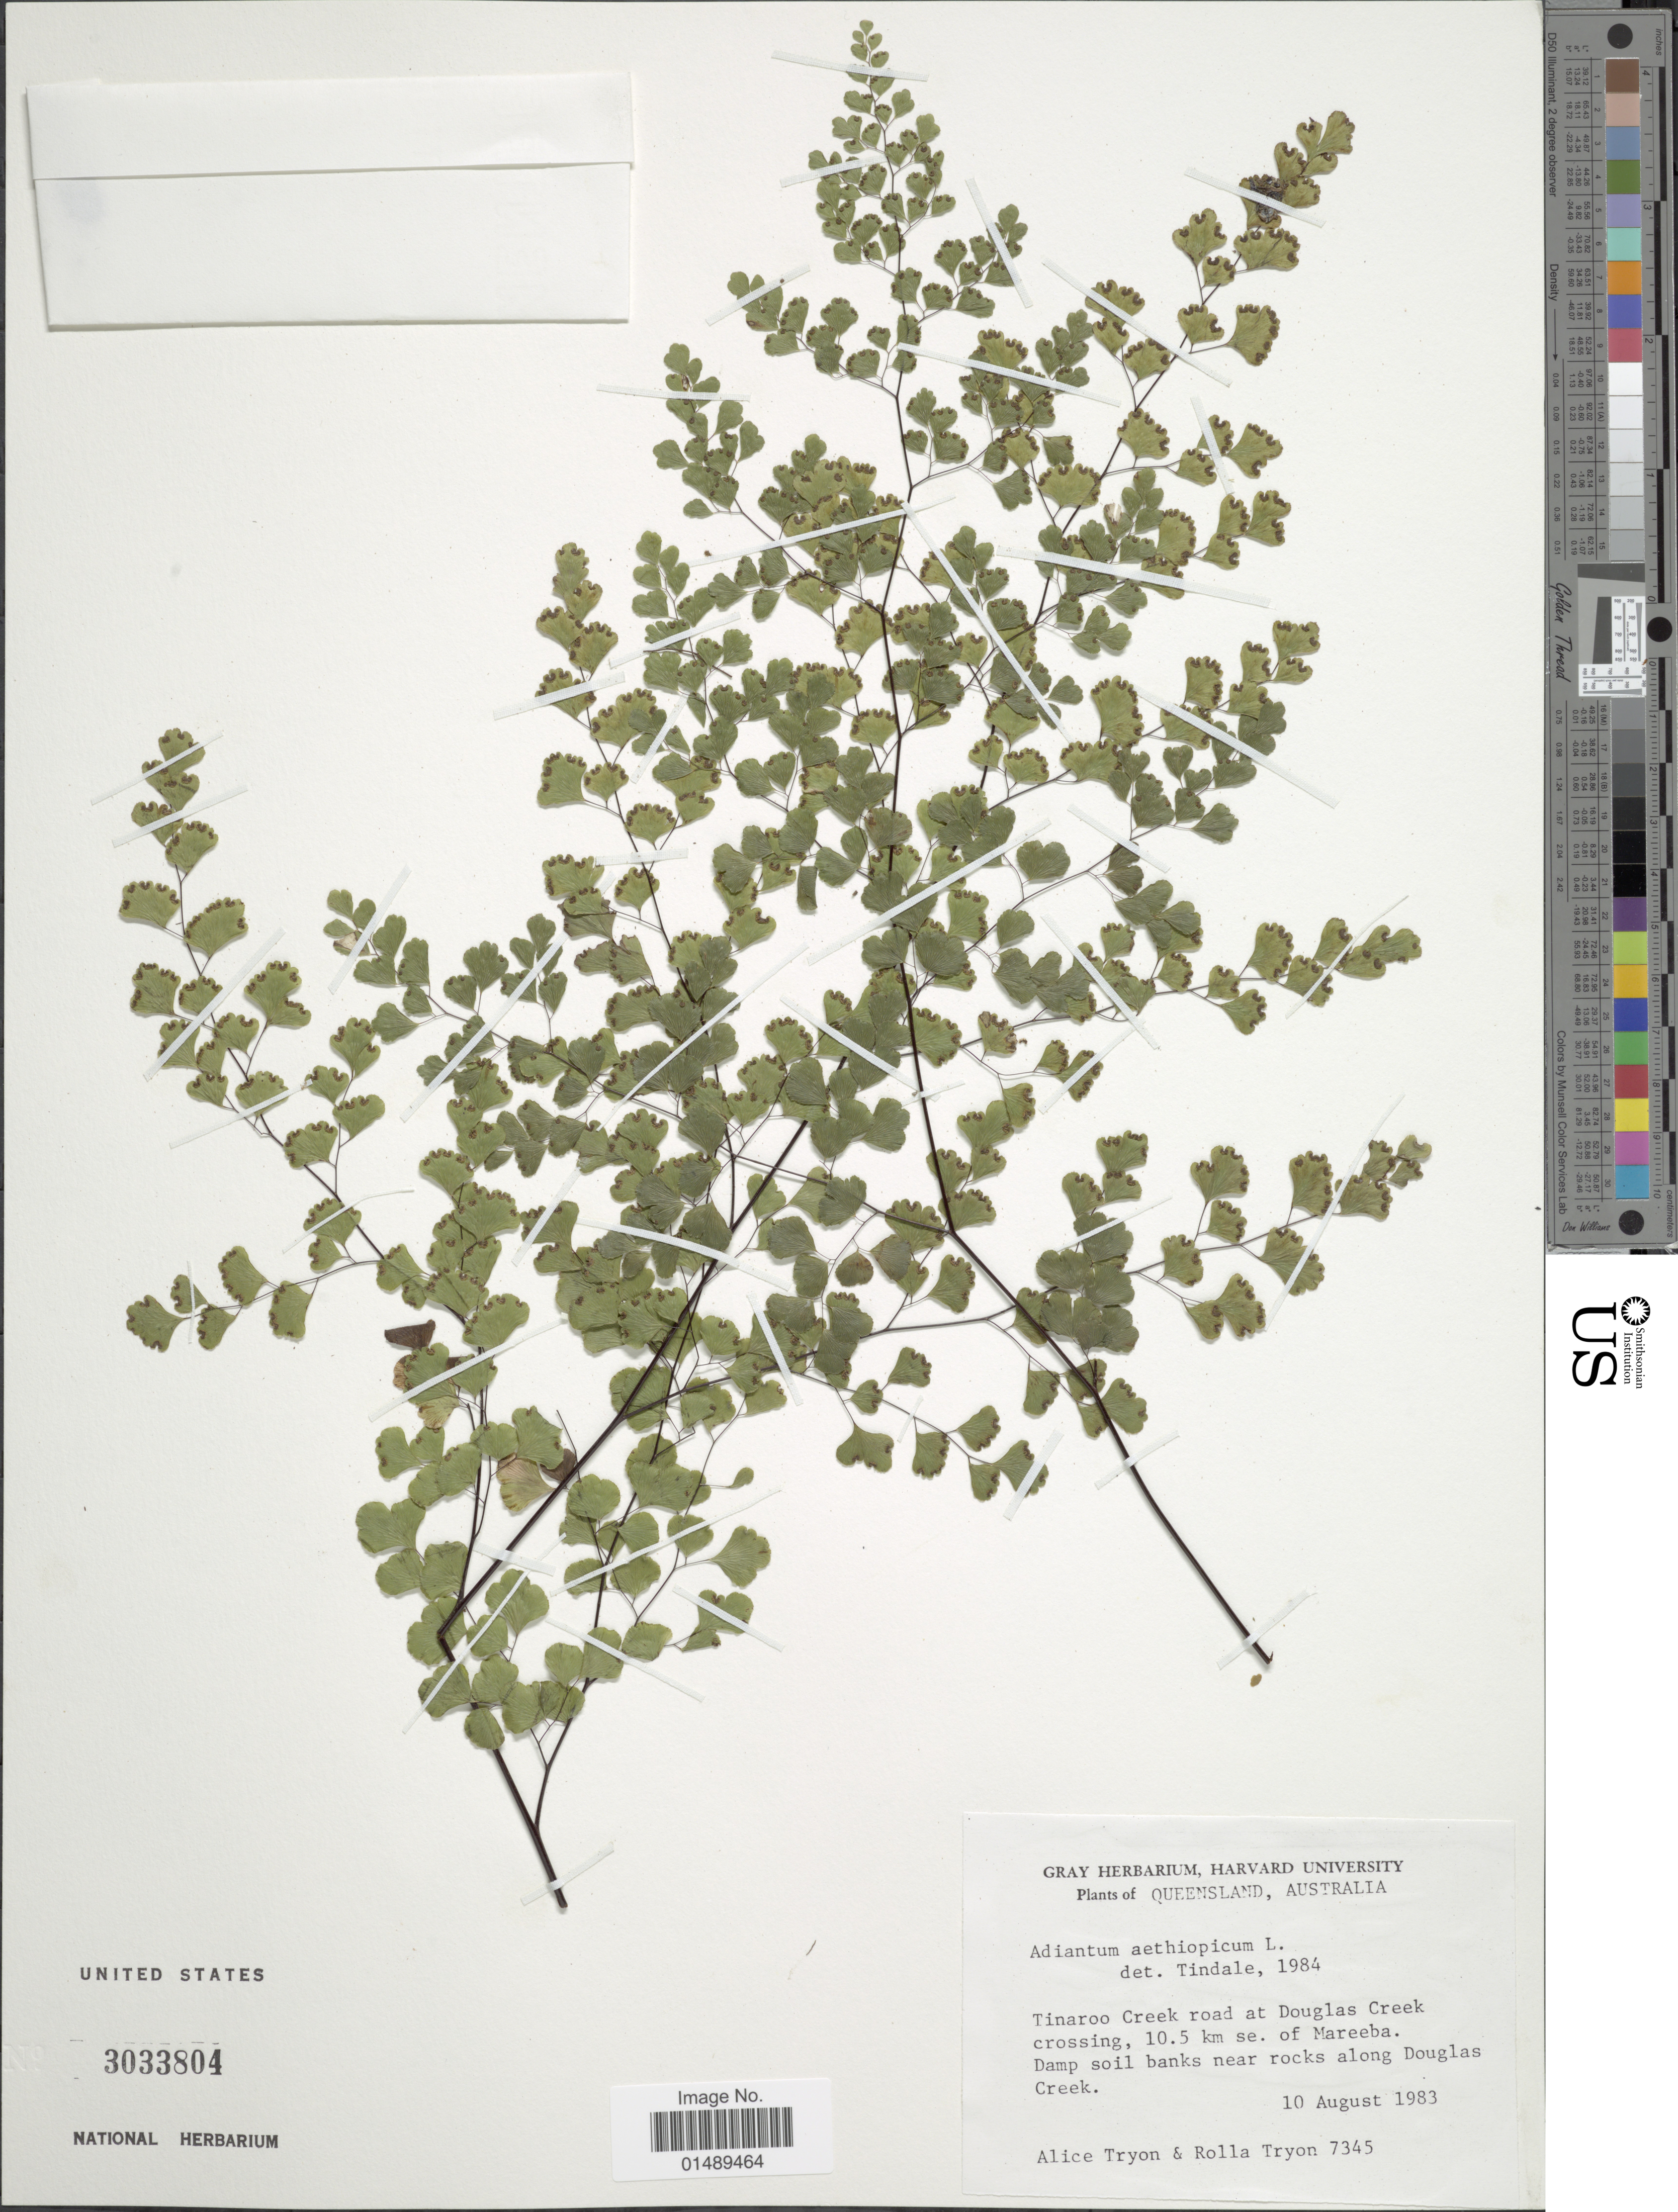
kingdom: Plantae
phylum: Tracheophyta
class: Polypodiopsida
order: Polypodiales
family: Pteridaceae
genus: Adiantum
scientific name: Adiantum aethiopicum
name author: L.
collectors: A. F. Tryon & R. M. Tryon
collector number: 7345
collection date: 1983-08-10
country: Australia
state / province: Queensland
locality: Tinaroo creek at Douglas Creek crossing, 10.5 km se of Mareeba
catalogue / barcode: US 3033804